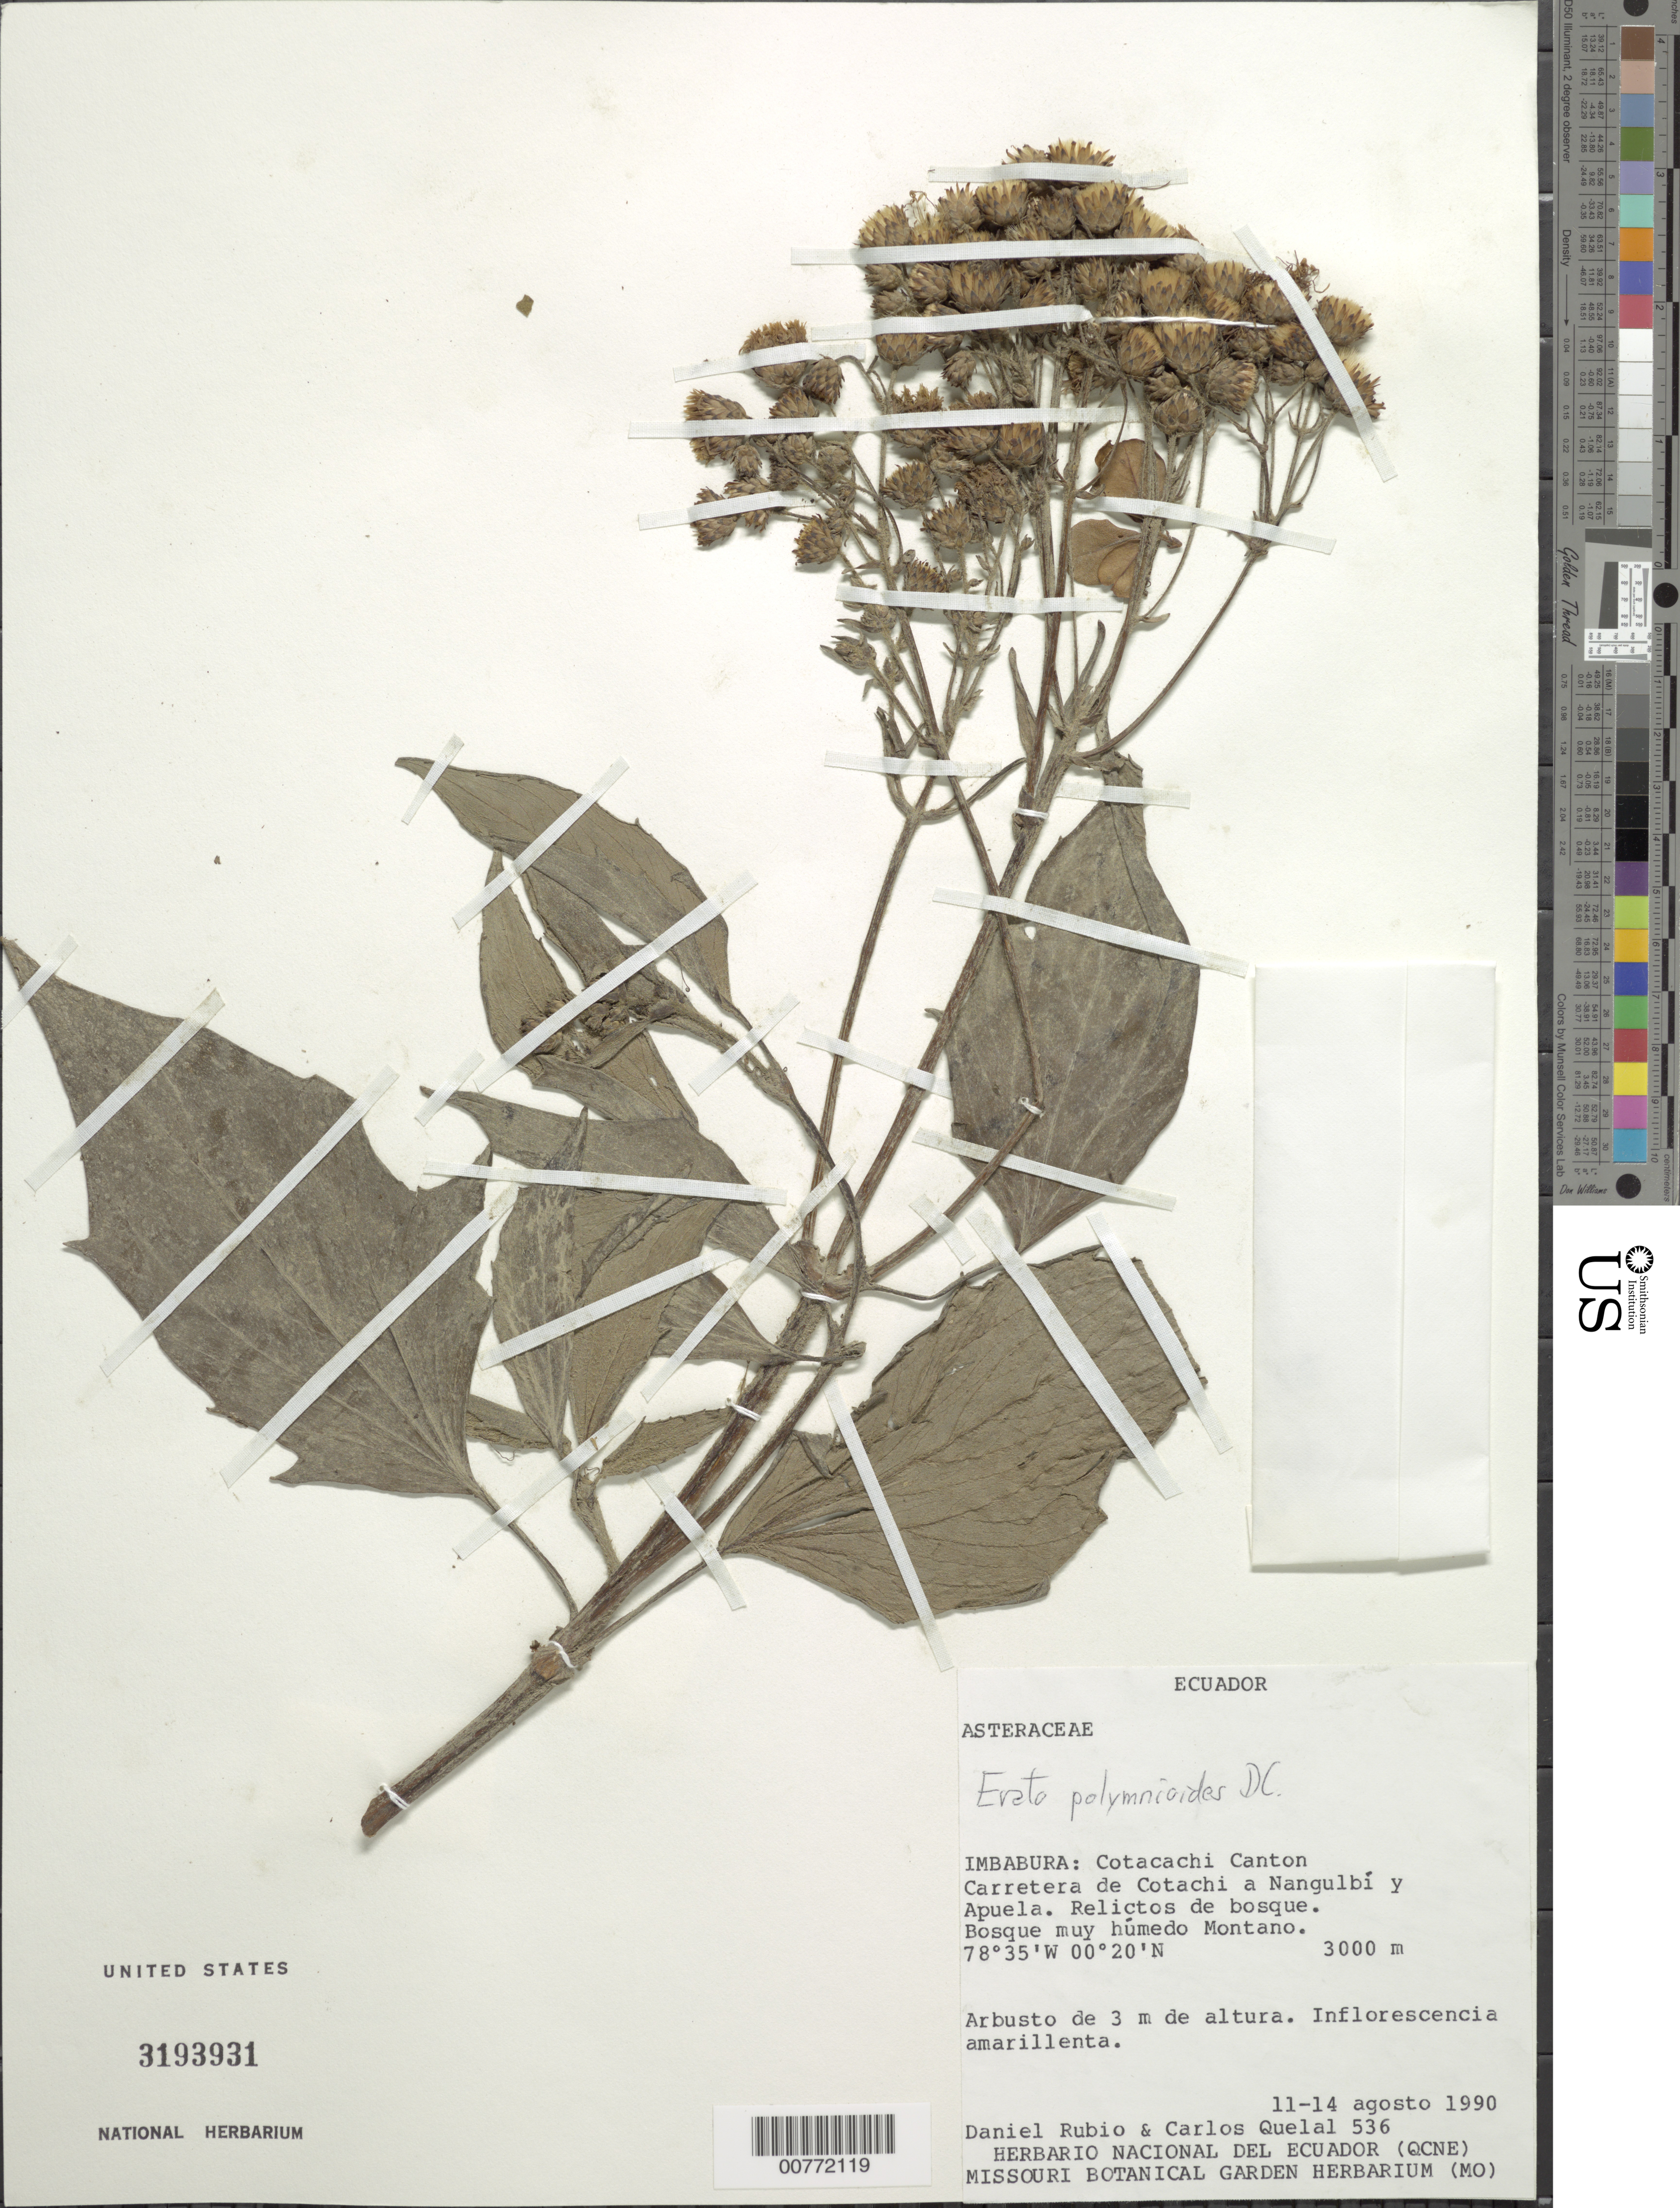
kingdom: Plantae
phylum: Tracheophyta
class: Magnoliopsida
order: Asterales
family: Asteraceae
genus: Erato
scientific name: Erato polymnioides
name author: DC.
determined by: Robinson, Harold E., (US)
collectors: D. Rubio & C. Quelal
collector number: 536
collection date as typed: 11 August 1990 to 14 August 1990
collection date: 1990-08-11/1990-08-14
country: Ecuador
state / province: Imbabura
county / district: Cotacachi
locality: Carretera de Cotachi a Nangulbí y Apuela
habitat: Relictos de bosque; bosque muy húmedo Montano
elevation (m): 3000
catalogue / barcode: US 3193931